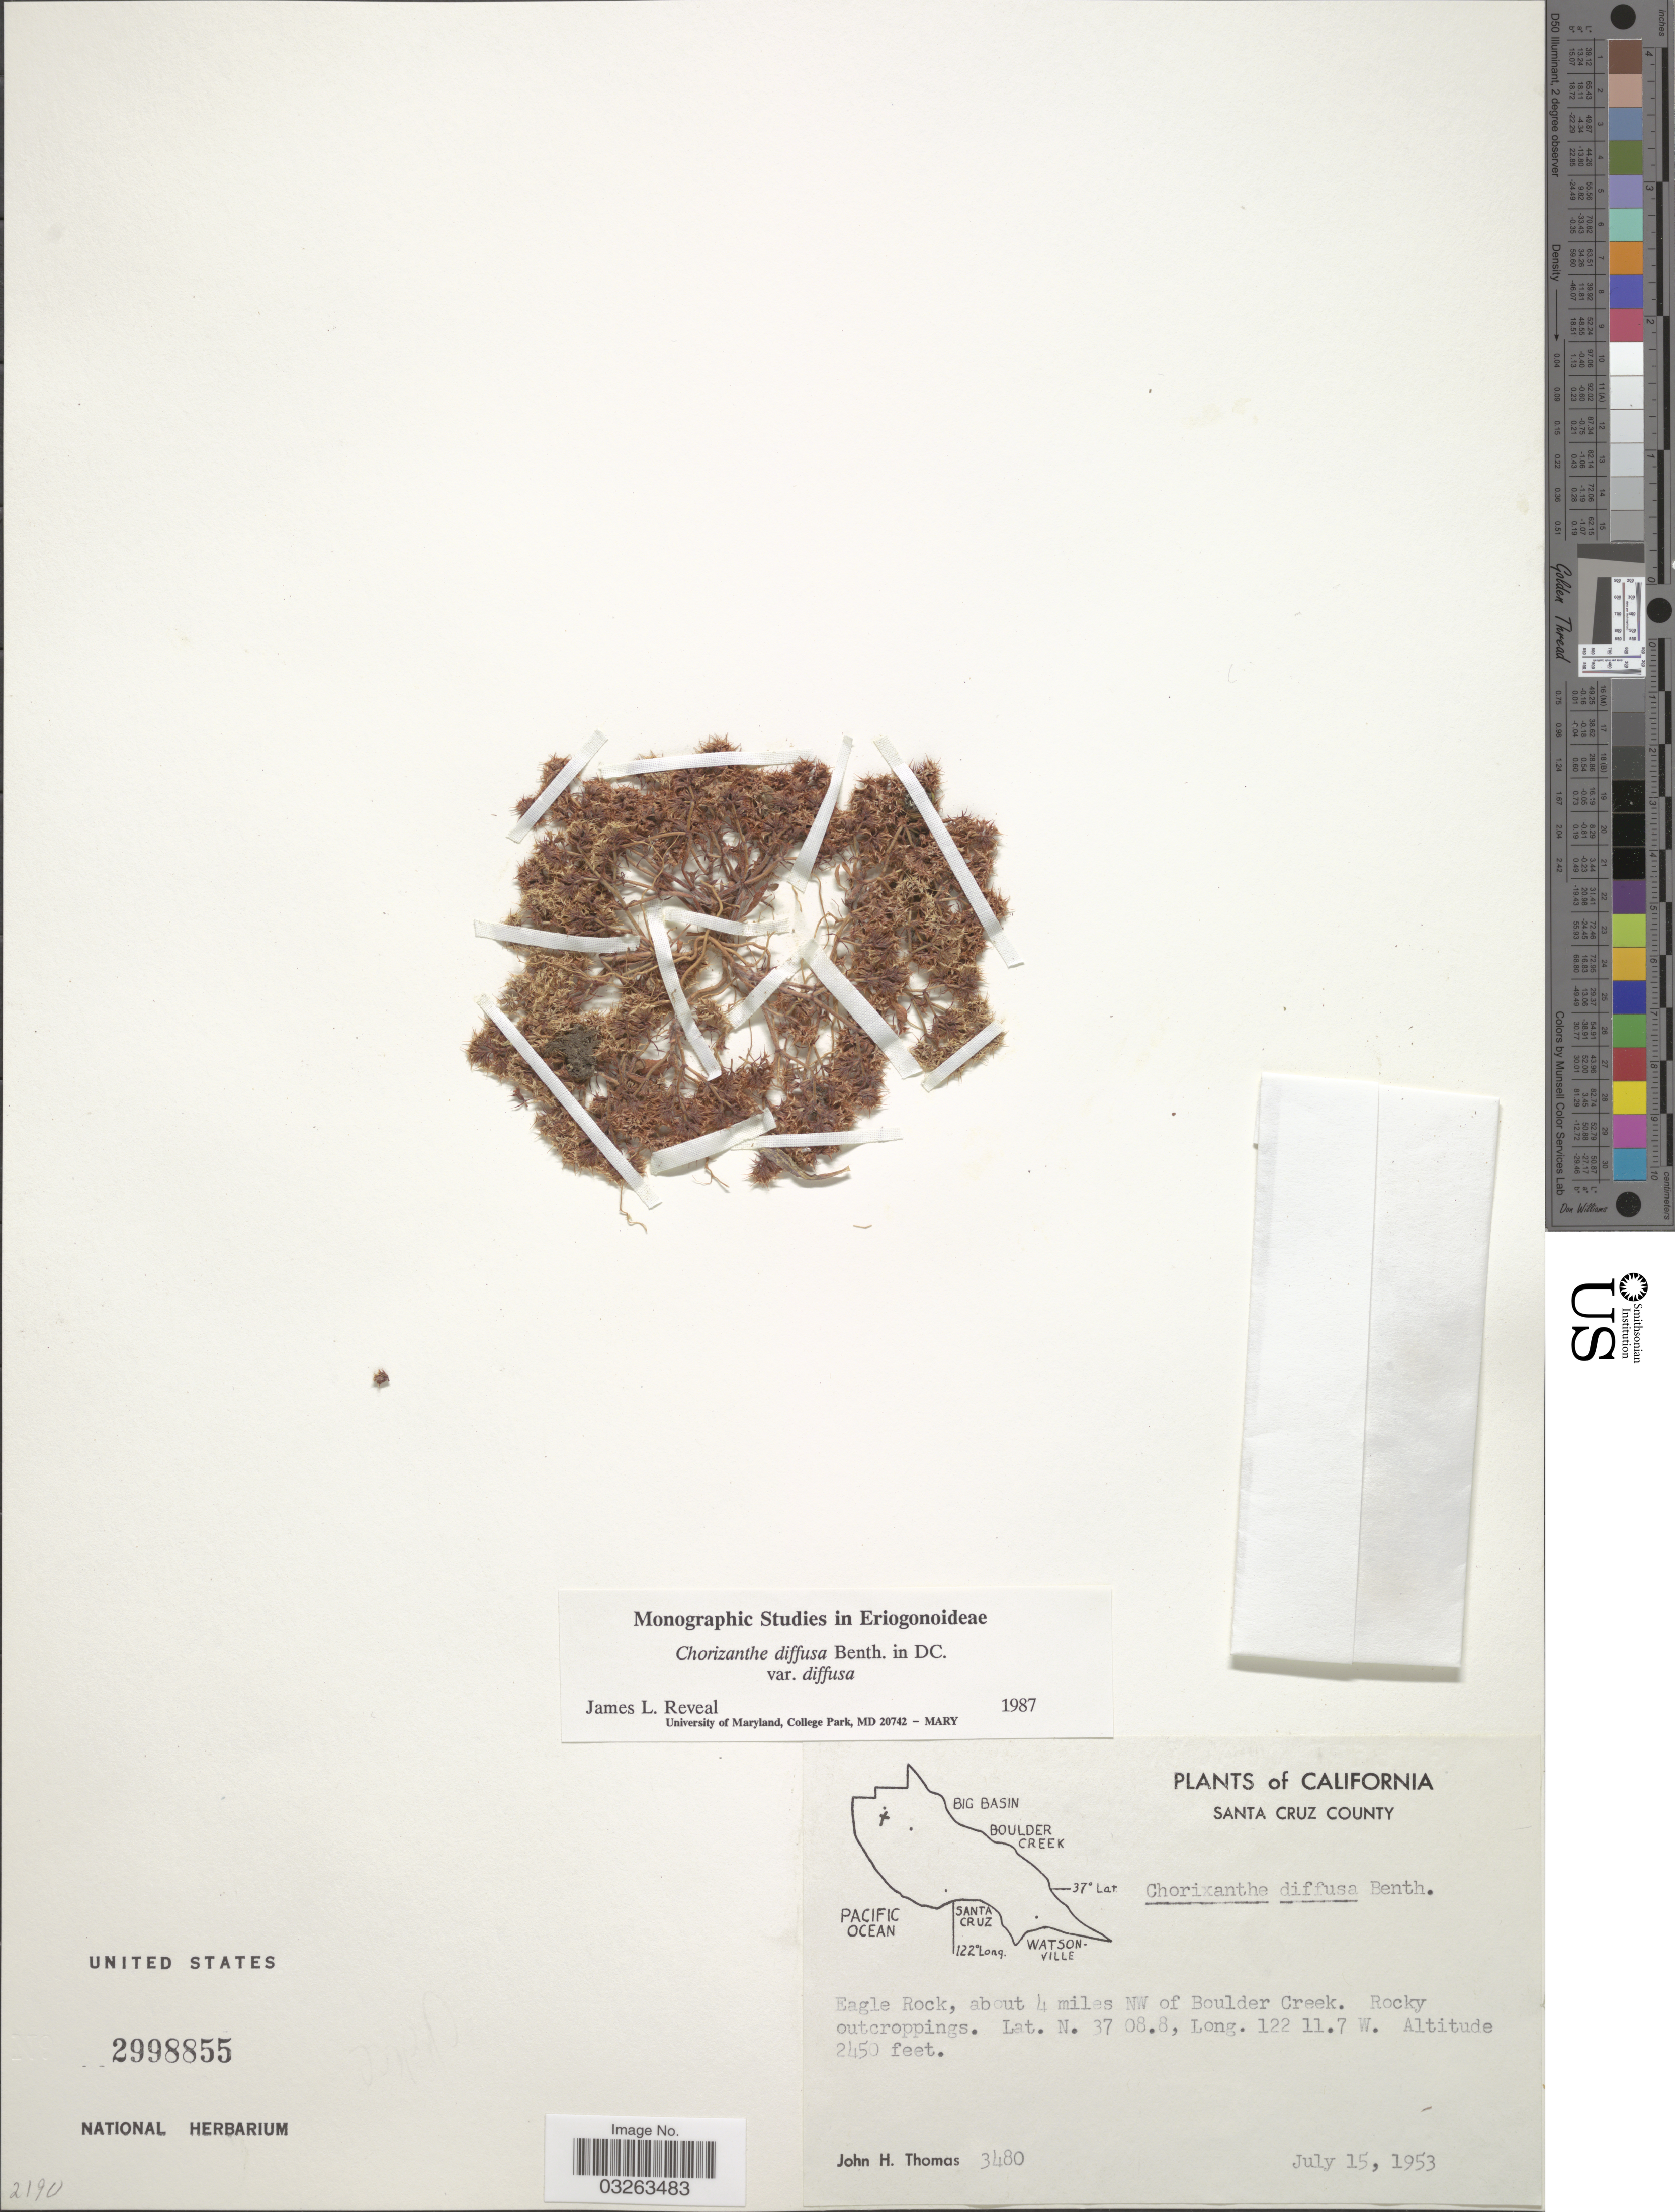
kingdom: Plantae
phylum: Tracheophyta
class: Magnoliopsida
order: Caryophyllales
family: Polygonaceae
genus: Chorizanthe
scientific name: Chorizanthe diffusa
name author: Benth.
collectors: J. H. Thomas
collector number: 3480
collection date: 1953-07-15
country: United States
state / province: California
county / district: Santa Cruz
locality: Santa Cruz County. Eagle Rock about 4 miles NW of Boulder Creek.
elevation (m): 747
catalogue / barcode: US 2998855